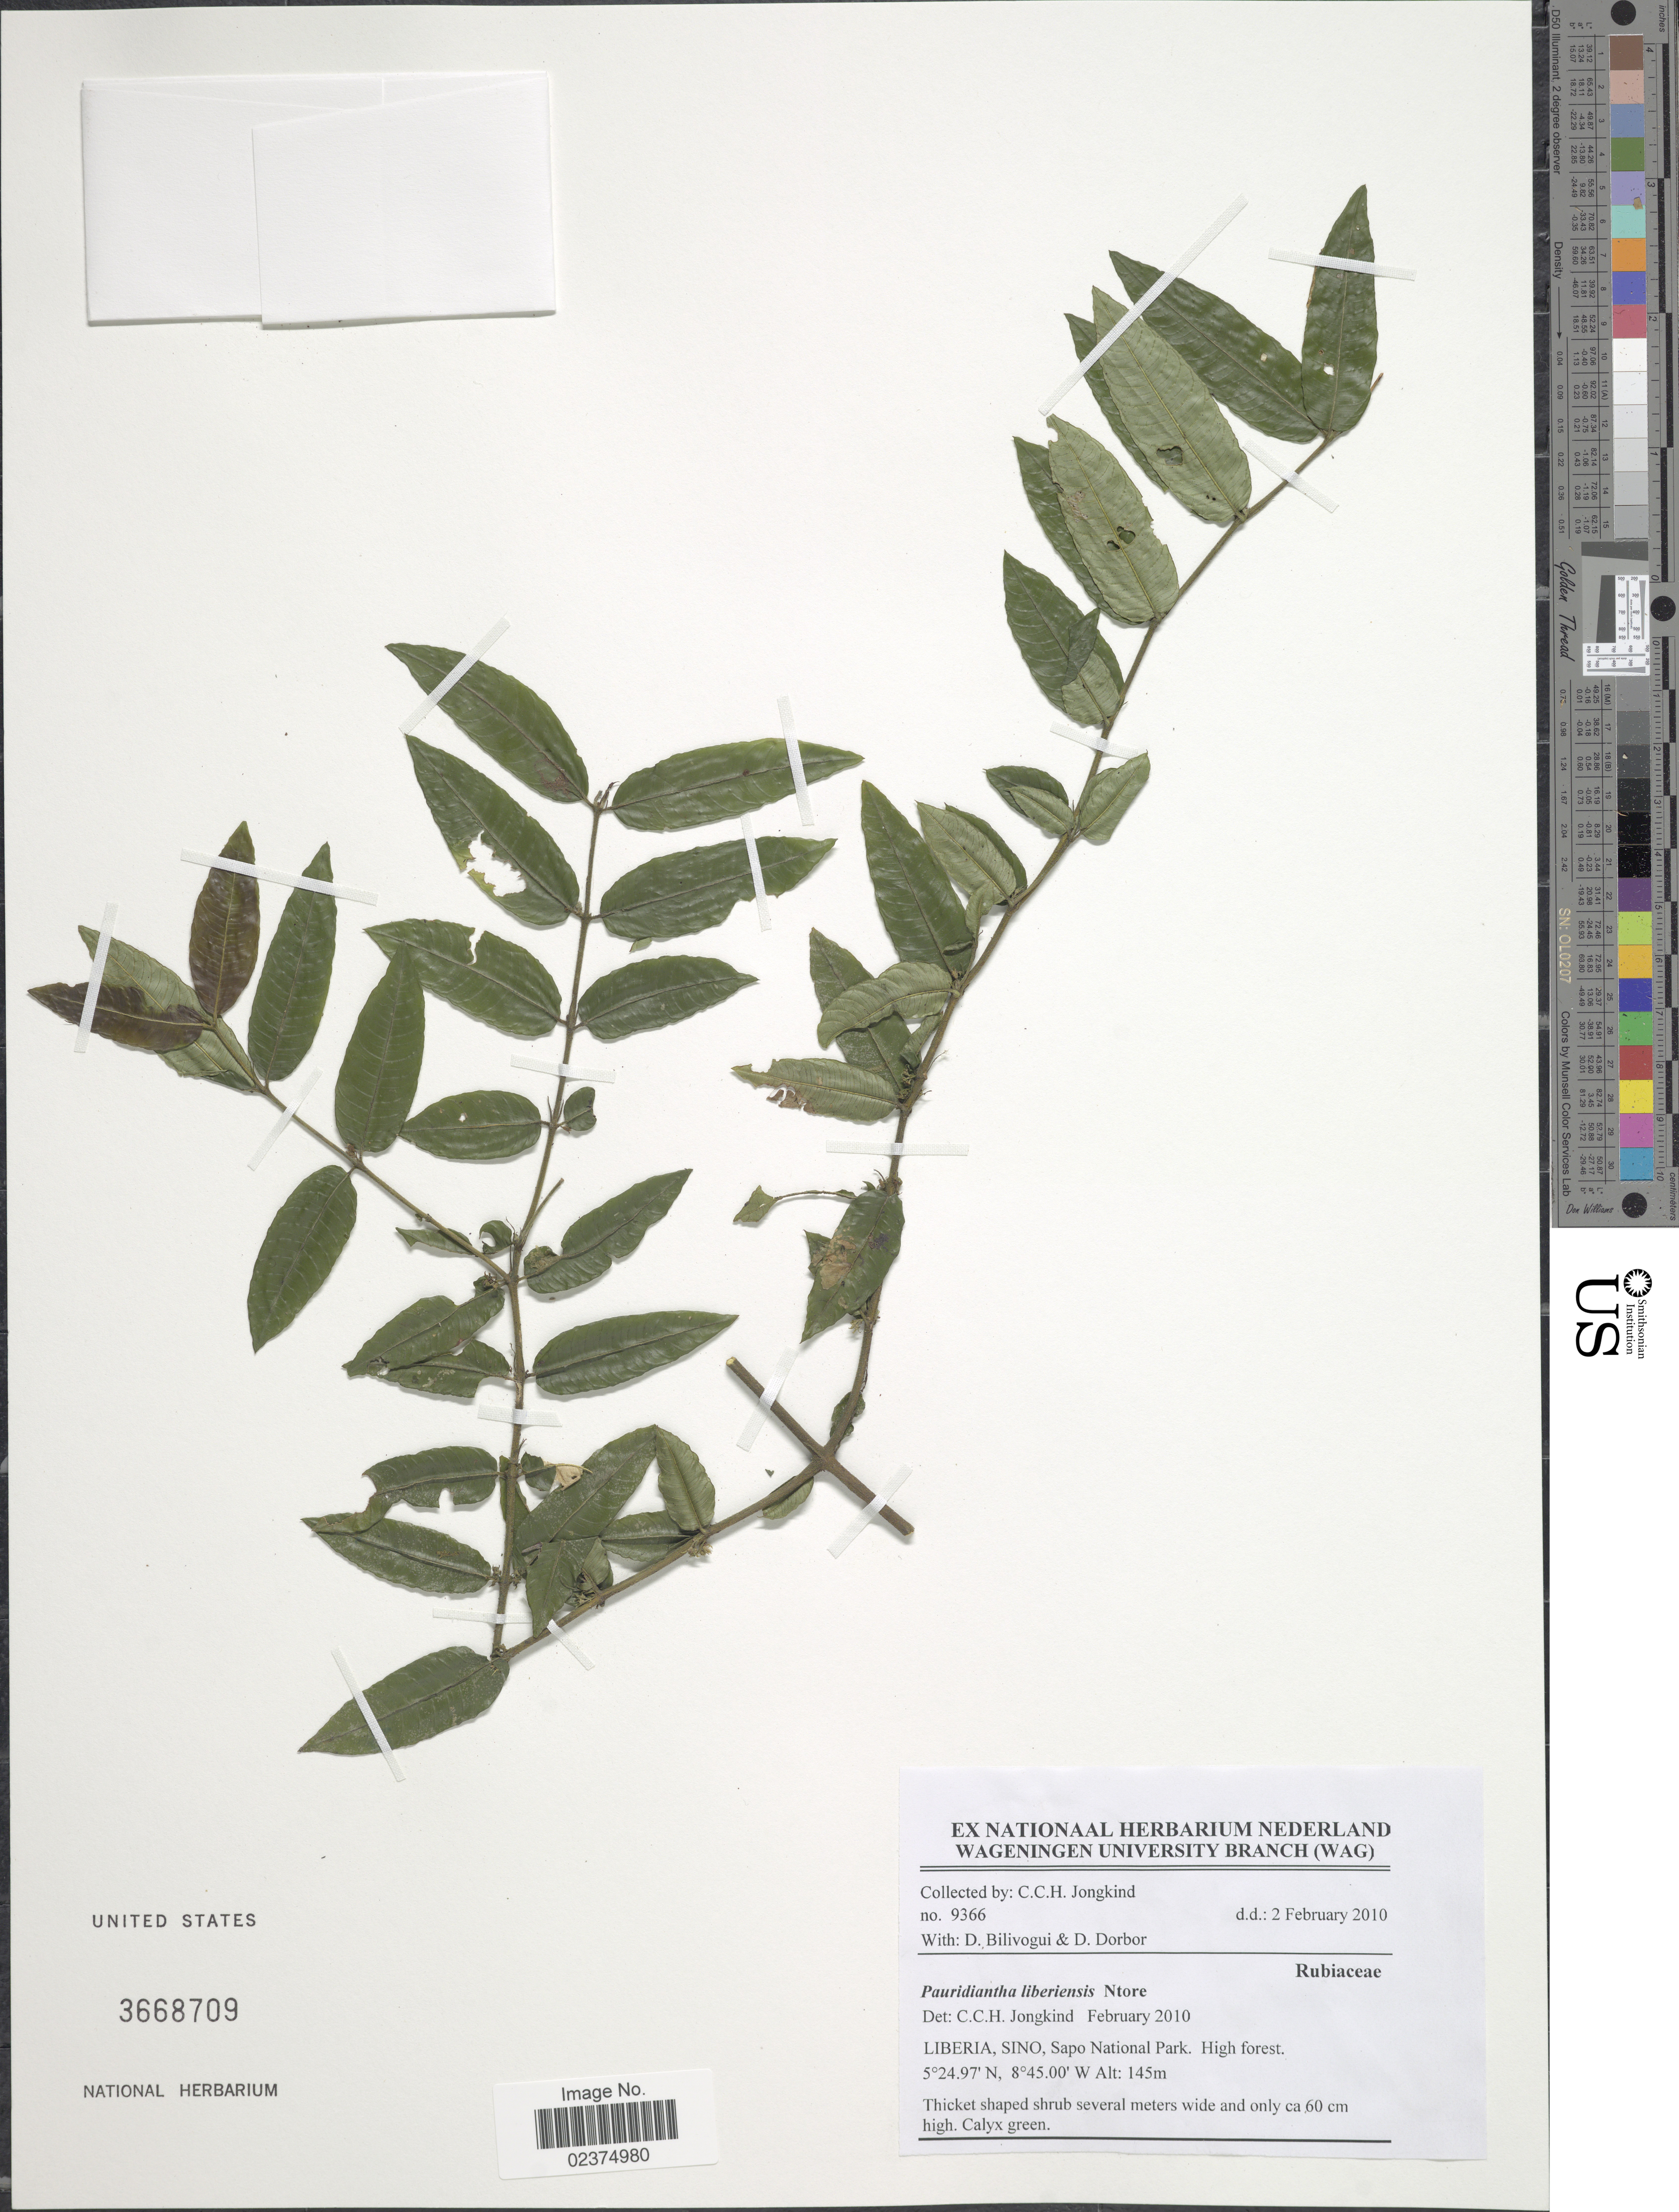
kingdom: Plantae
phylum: Tracheophyta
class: Magnoliopsida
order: Gentianales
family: Rubiaceae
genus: Pauridiantha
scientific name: Pauridiantha liberiensis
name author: Ntore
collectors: C. C. Jongkind, D. Bilivogui & J. Dorbor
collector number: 9366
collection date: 2010-02-02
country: Liberia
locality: Sino, Sapo National Park, High forest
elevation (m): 145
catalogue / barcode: US 3668709